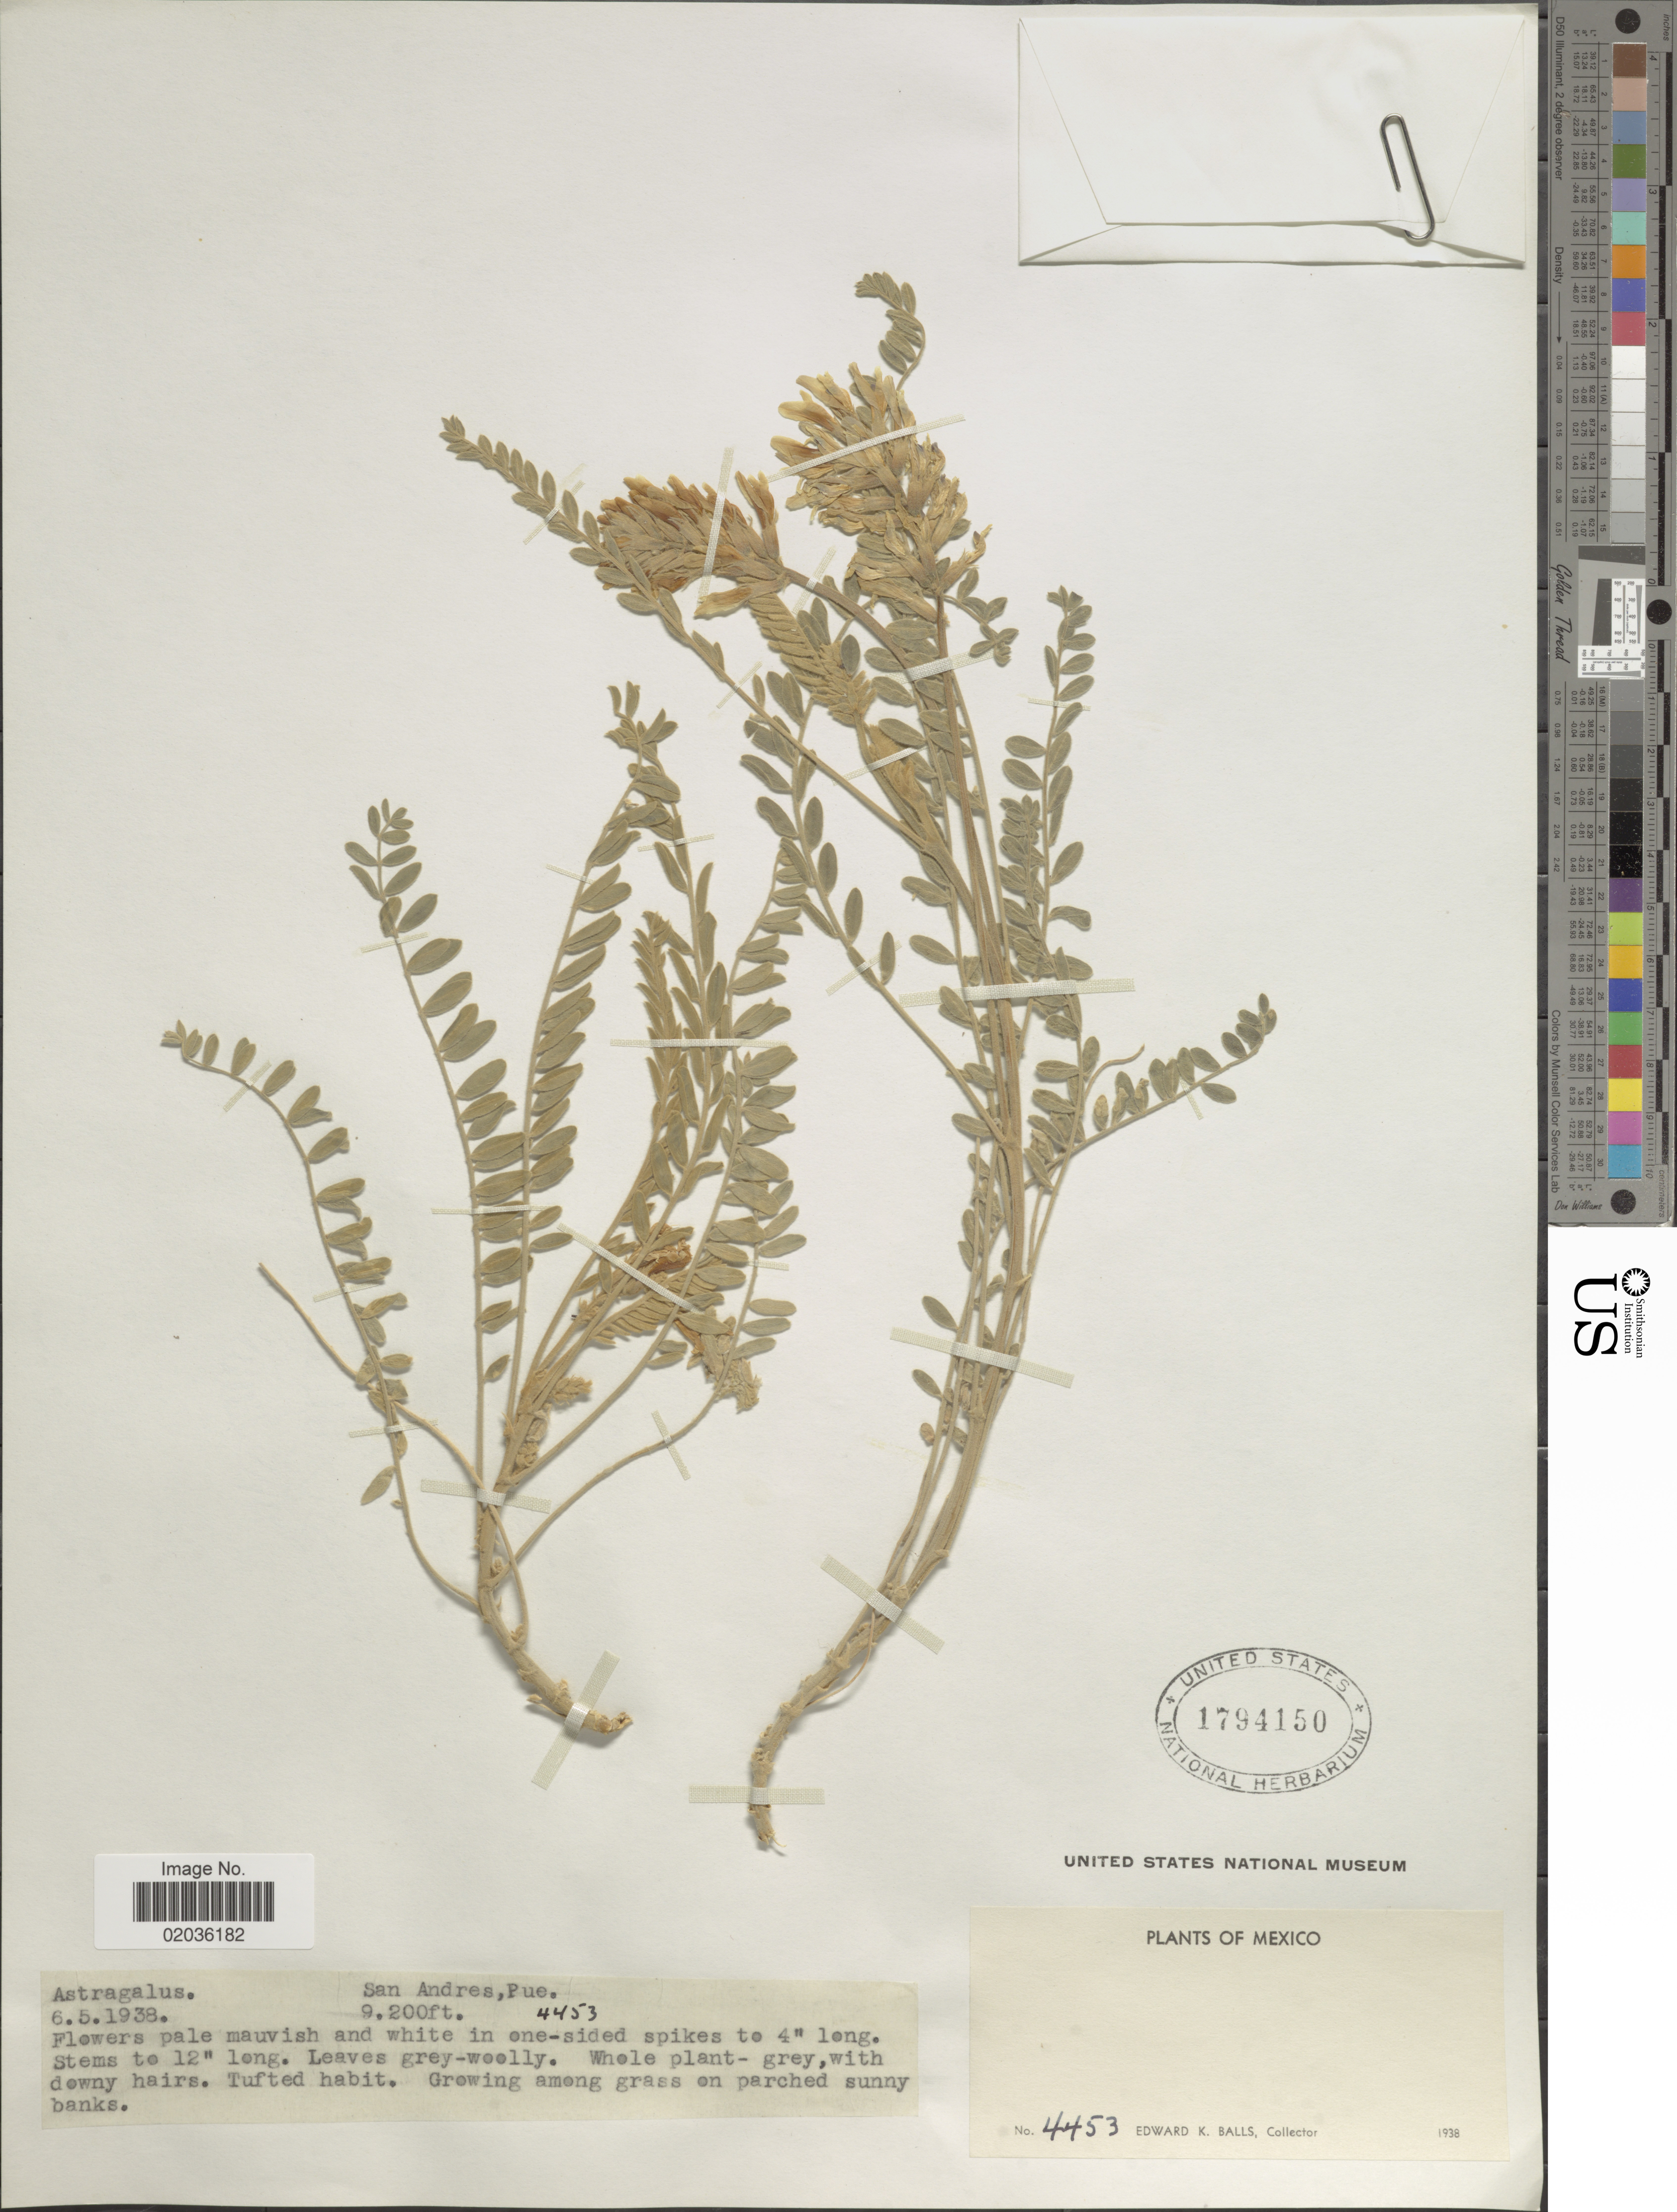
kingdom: Plantae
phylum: Tracheophyta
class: Magnoliopsida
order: Fabales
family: Fabaceae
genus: Astragalus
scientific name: Astragalus mollissimus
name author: Torr.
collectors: E. K. Balls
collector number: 4453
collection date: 1938-05-06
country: Mexico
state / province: Puebla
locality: San Andres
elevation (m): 2804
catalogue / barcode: US 1794150